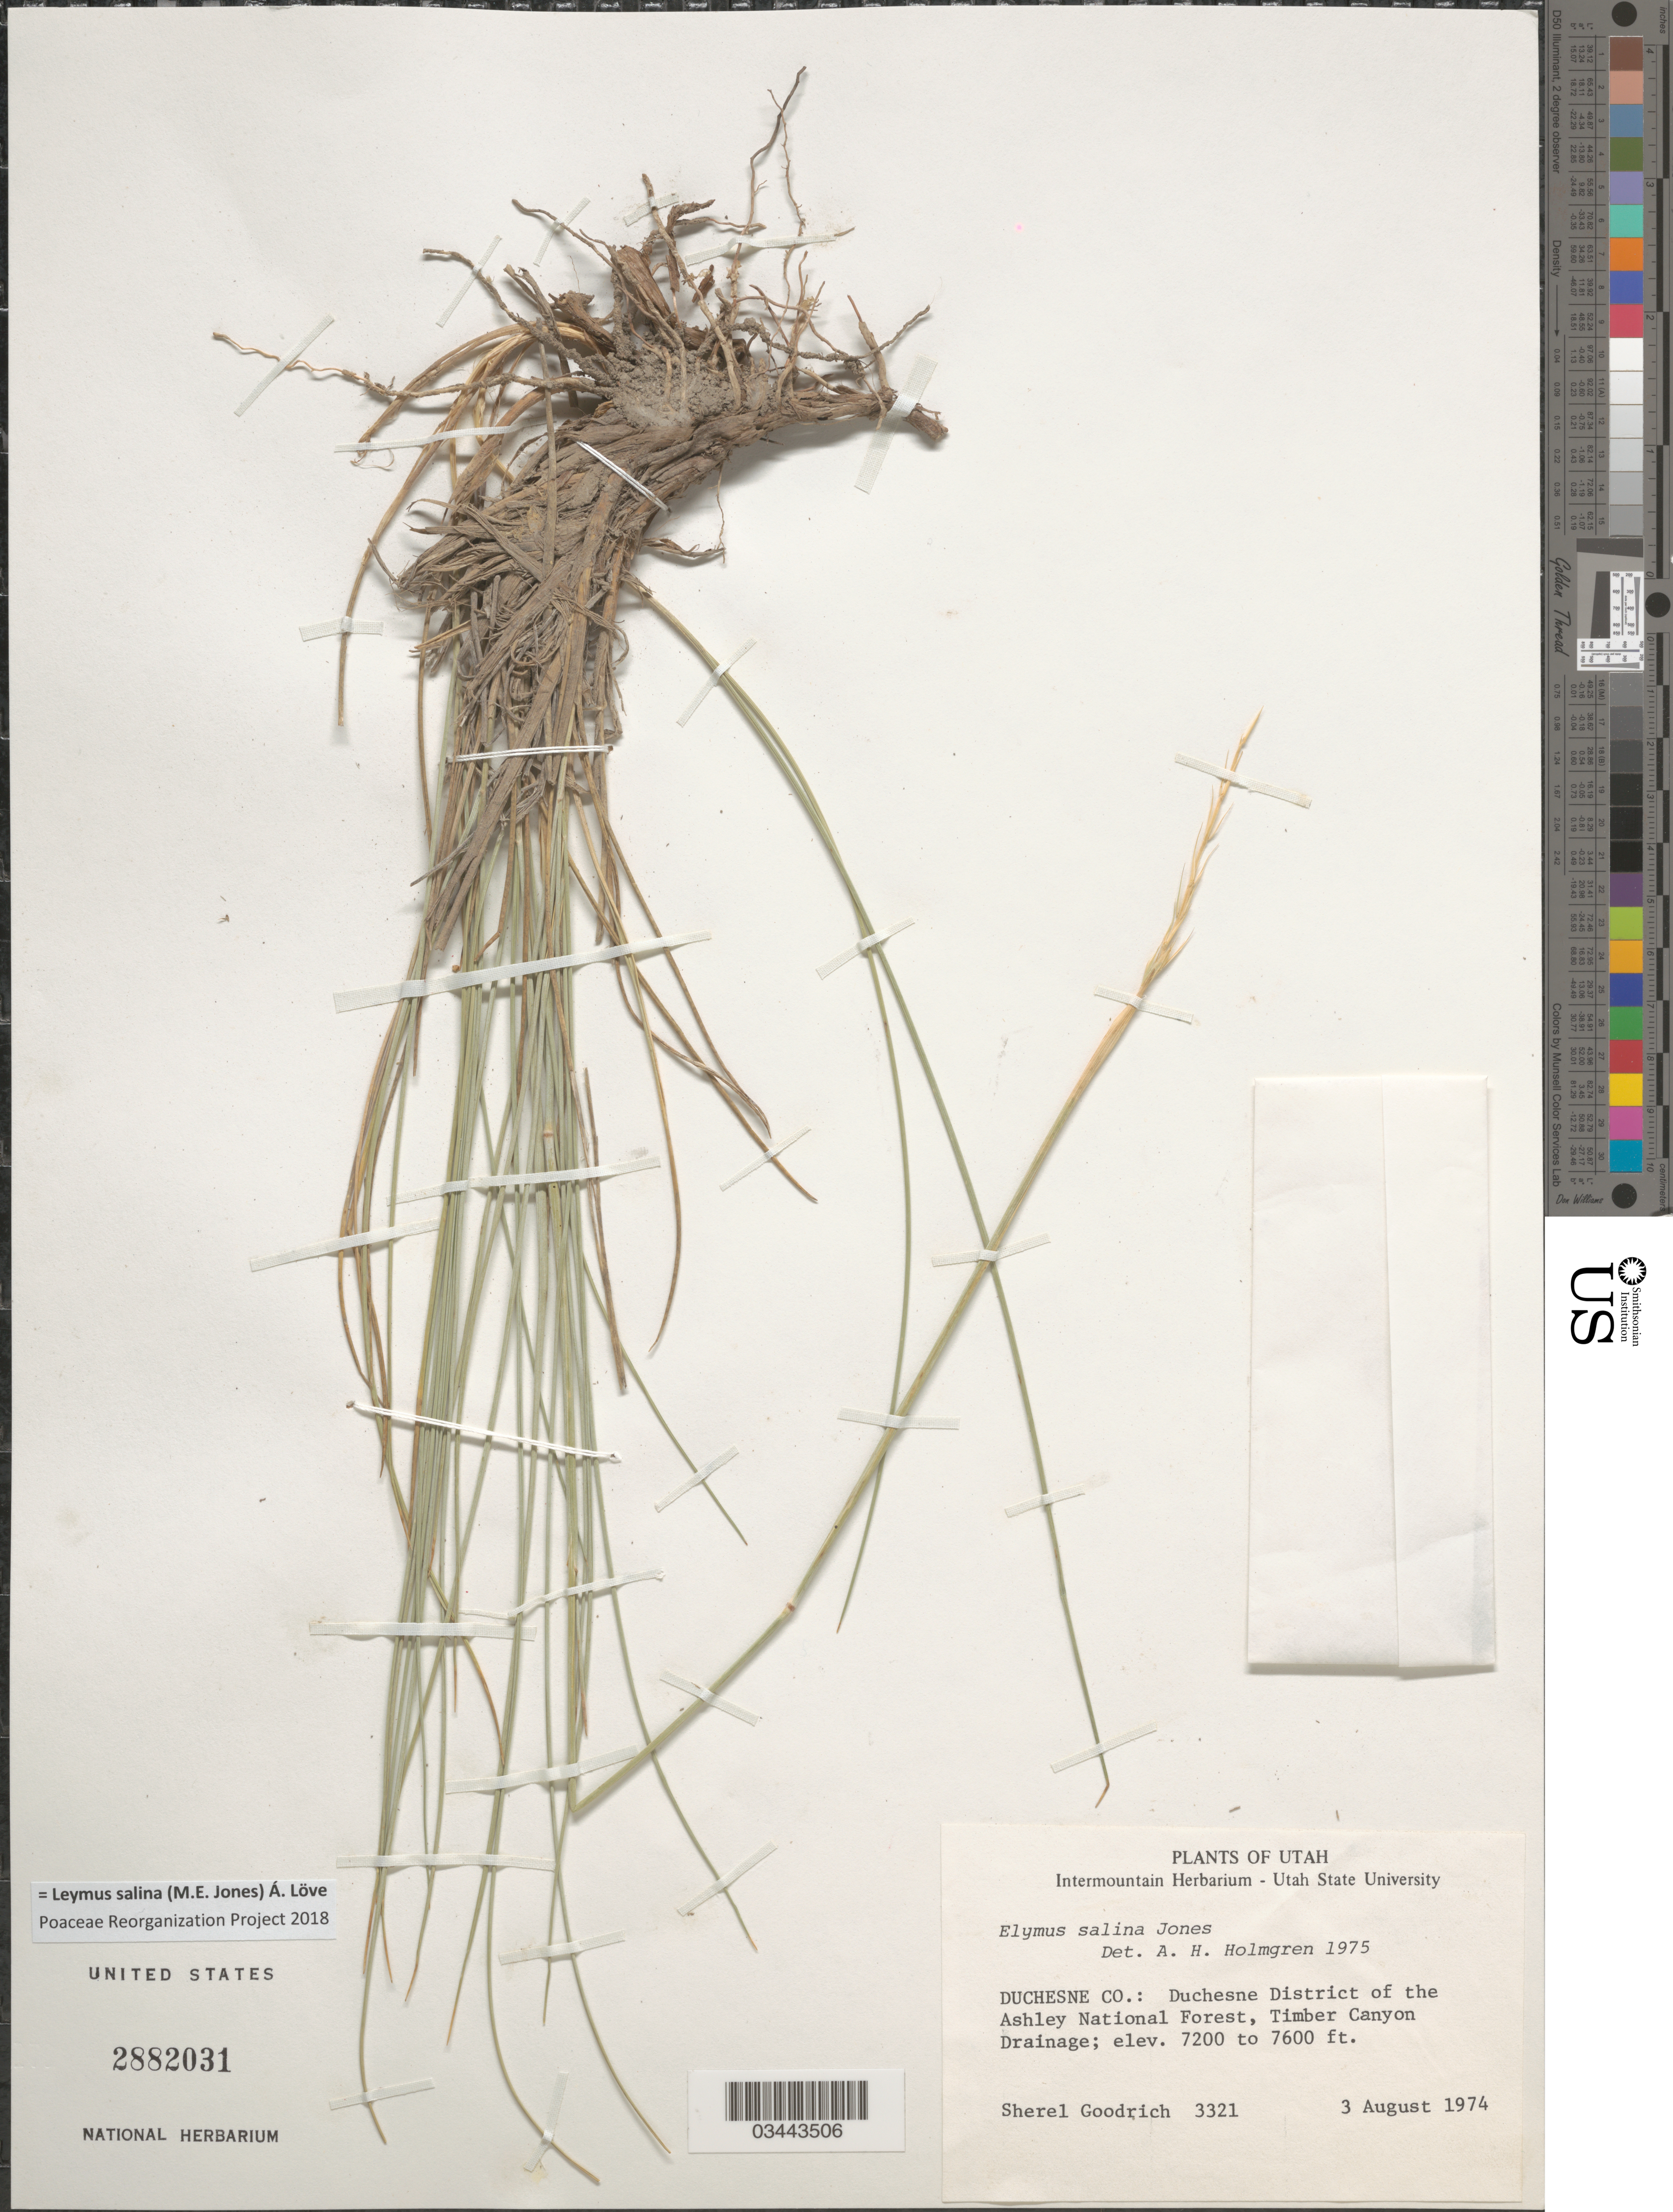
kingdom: Plantae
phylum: Tracheophyta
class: Liliopsida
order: Poales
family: Poaceae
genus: Leymus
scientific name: Leymus salina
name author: (M.E. Jones) Á. Löve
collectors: S. Goodrich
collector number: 3321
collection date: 1974-08-03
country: United States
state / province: Utah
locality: Duchesne Co.: Duchesne District of the Ashley National Forest, Timber Canyon Drainage.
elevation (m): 2195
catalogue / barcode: US 2882031